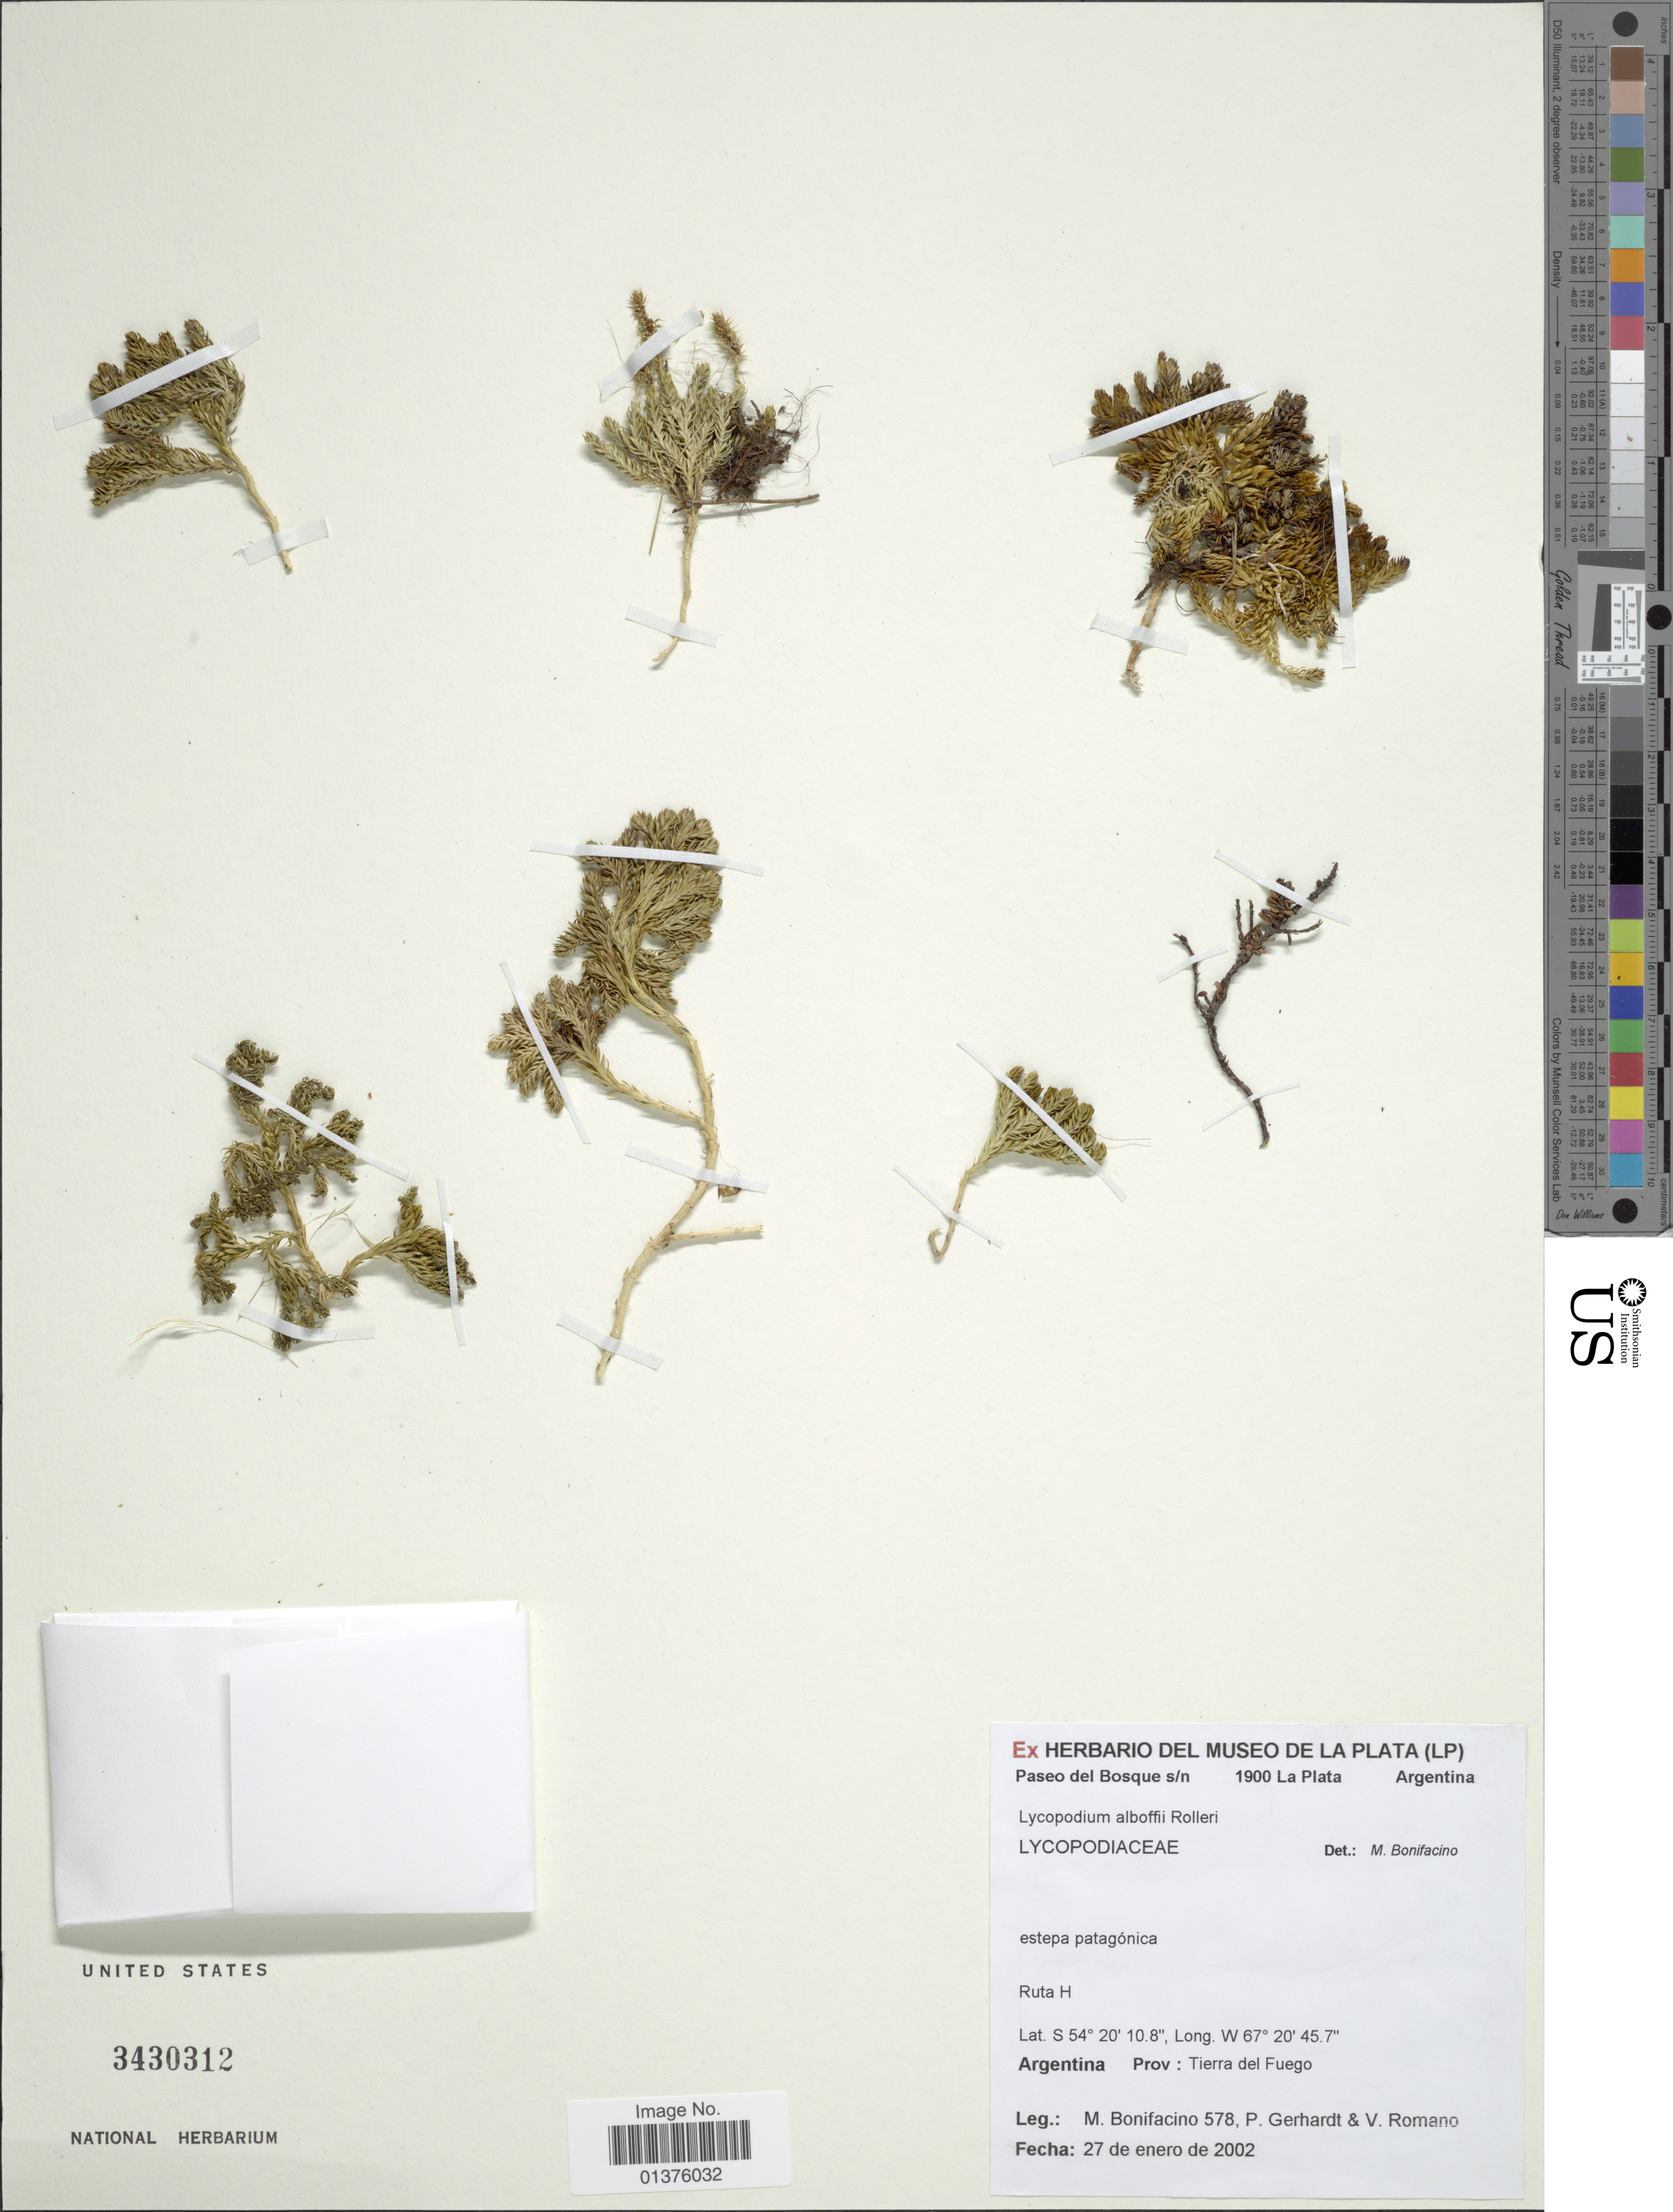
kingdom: Plantae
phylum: Tracheophyta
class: Lycopodiopsida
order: Lycopodiales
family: Lycopodiaceae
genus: Austrolycopodium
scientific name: Austrolycopodium alboffii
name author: (Rolleri) Holub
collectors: M. Bonifacino, P. Gerhardt & V. Romano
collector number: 0578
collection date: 2002-01-27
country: Argentina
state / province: Tierra del Fuego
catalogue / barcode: US 3430312